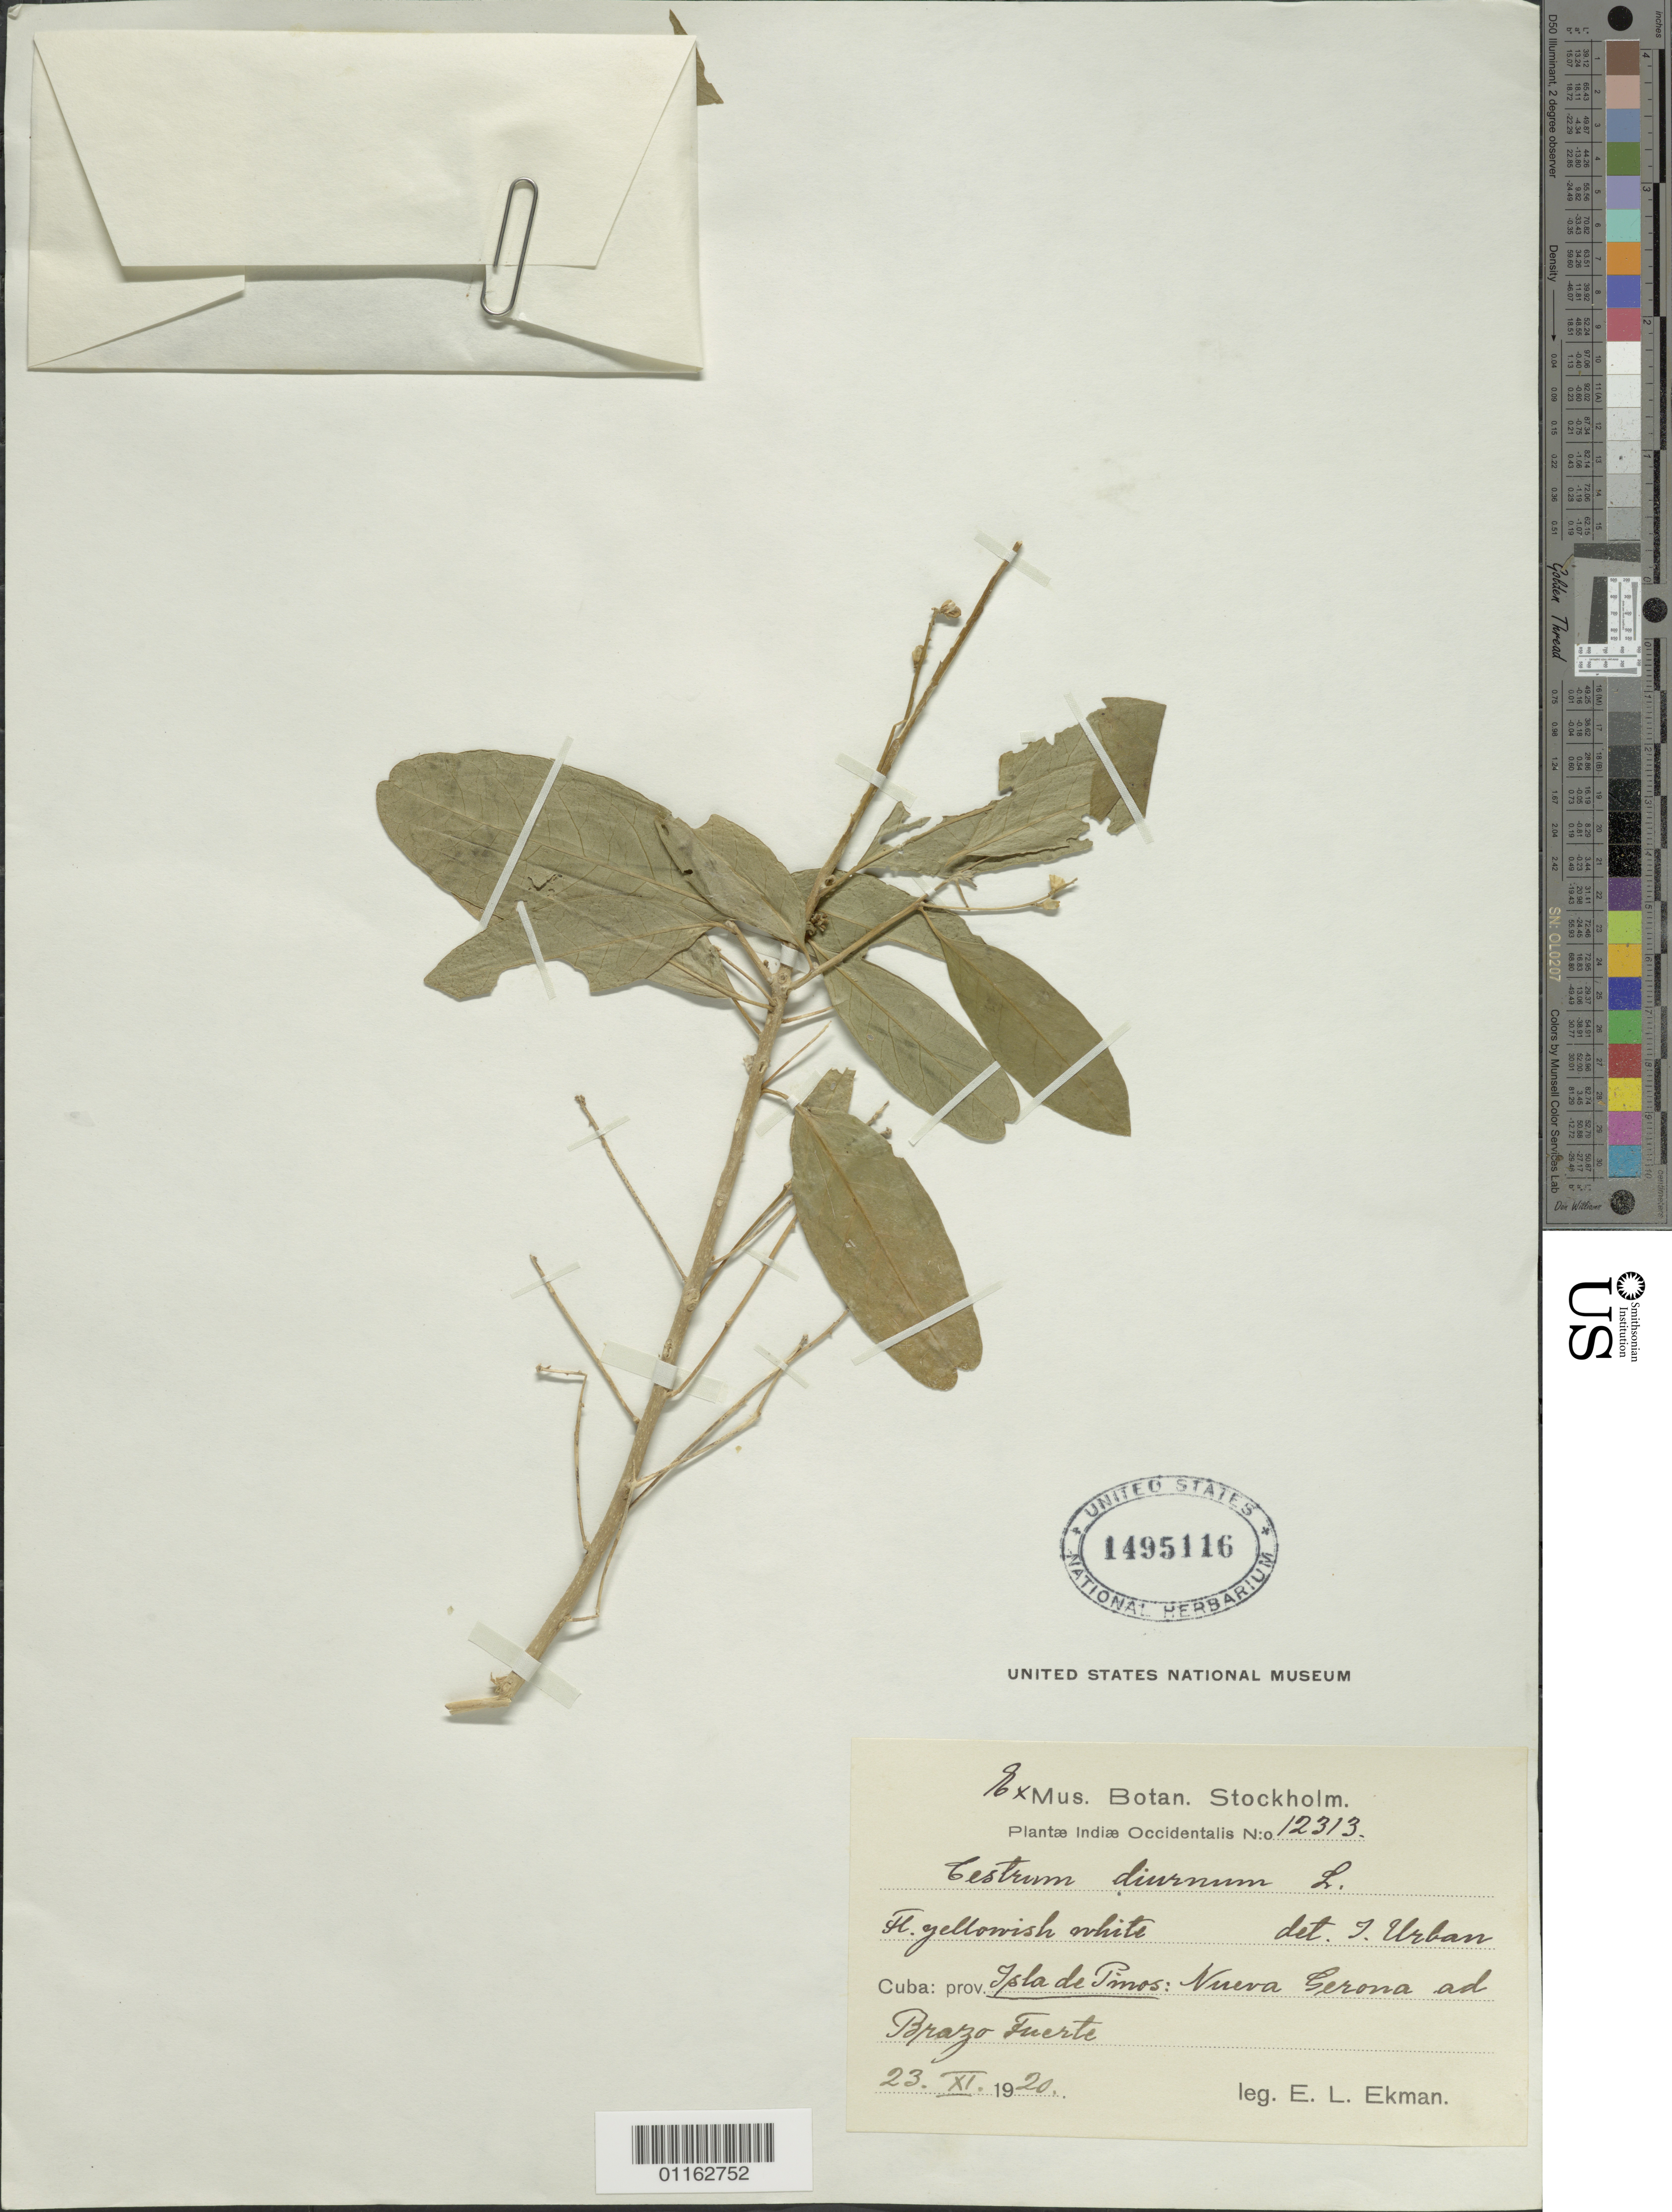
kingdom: Plantae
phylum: Tracheophyta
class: Magnoliopsida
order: Solanales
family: Solanaceae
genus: Cestrum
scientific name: Cestrum diurnum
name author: L.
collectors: E. L. Ekman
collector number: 12313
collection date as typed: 23 Nov 1920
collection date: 1920-11-23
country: Cuba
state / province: Isla de la Juventud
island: Isla de la Juventud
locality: Nueva Gerona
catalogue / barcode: US 1495116